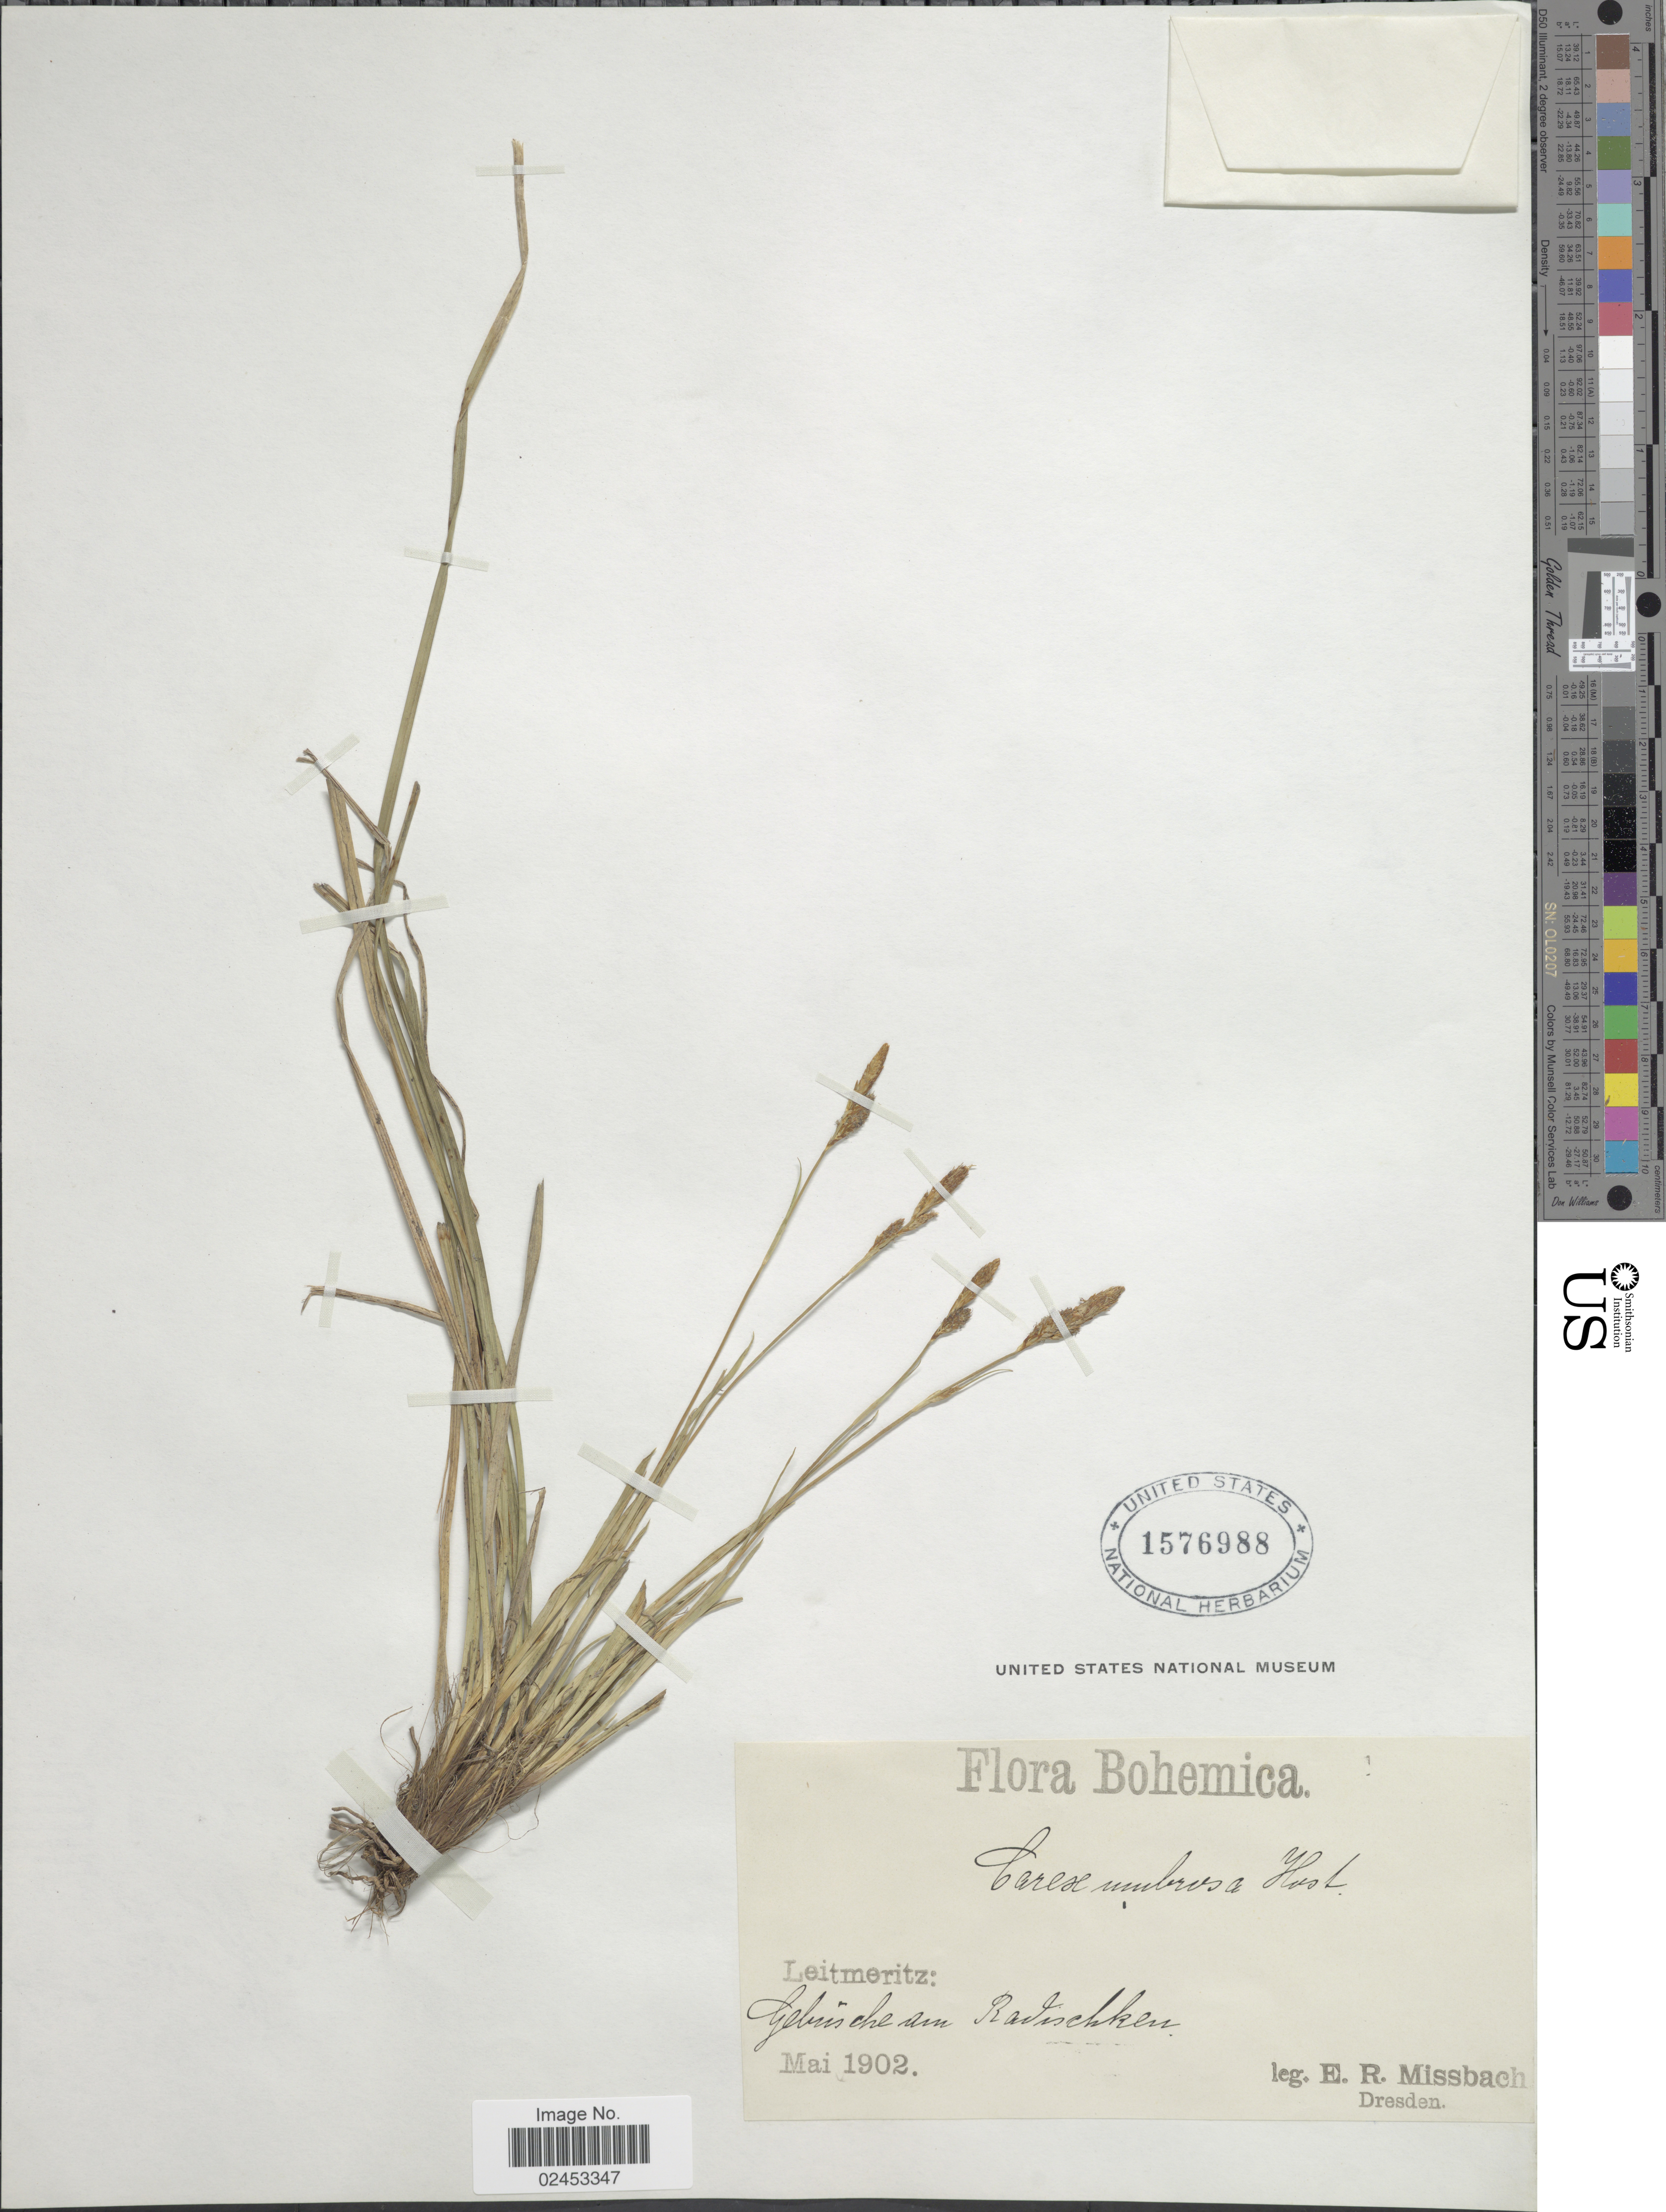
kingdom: Plantae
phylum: Tracheophyta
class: Liliopsida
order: Poales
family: Cyperaceae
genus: Carex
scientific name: Carex umbrosa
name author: Host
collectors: E. Missbach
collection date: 1902-05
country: Czechia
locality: Bohemica, Leitmeritz: Gebüsche am Radischken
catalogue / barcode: US 1576988